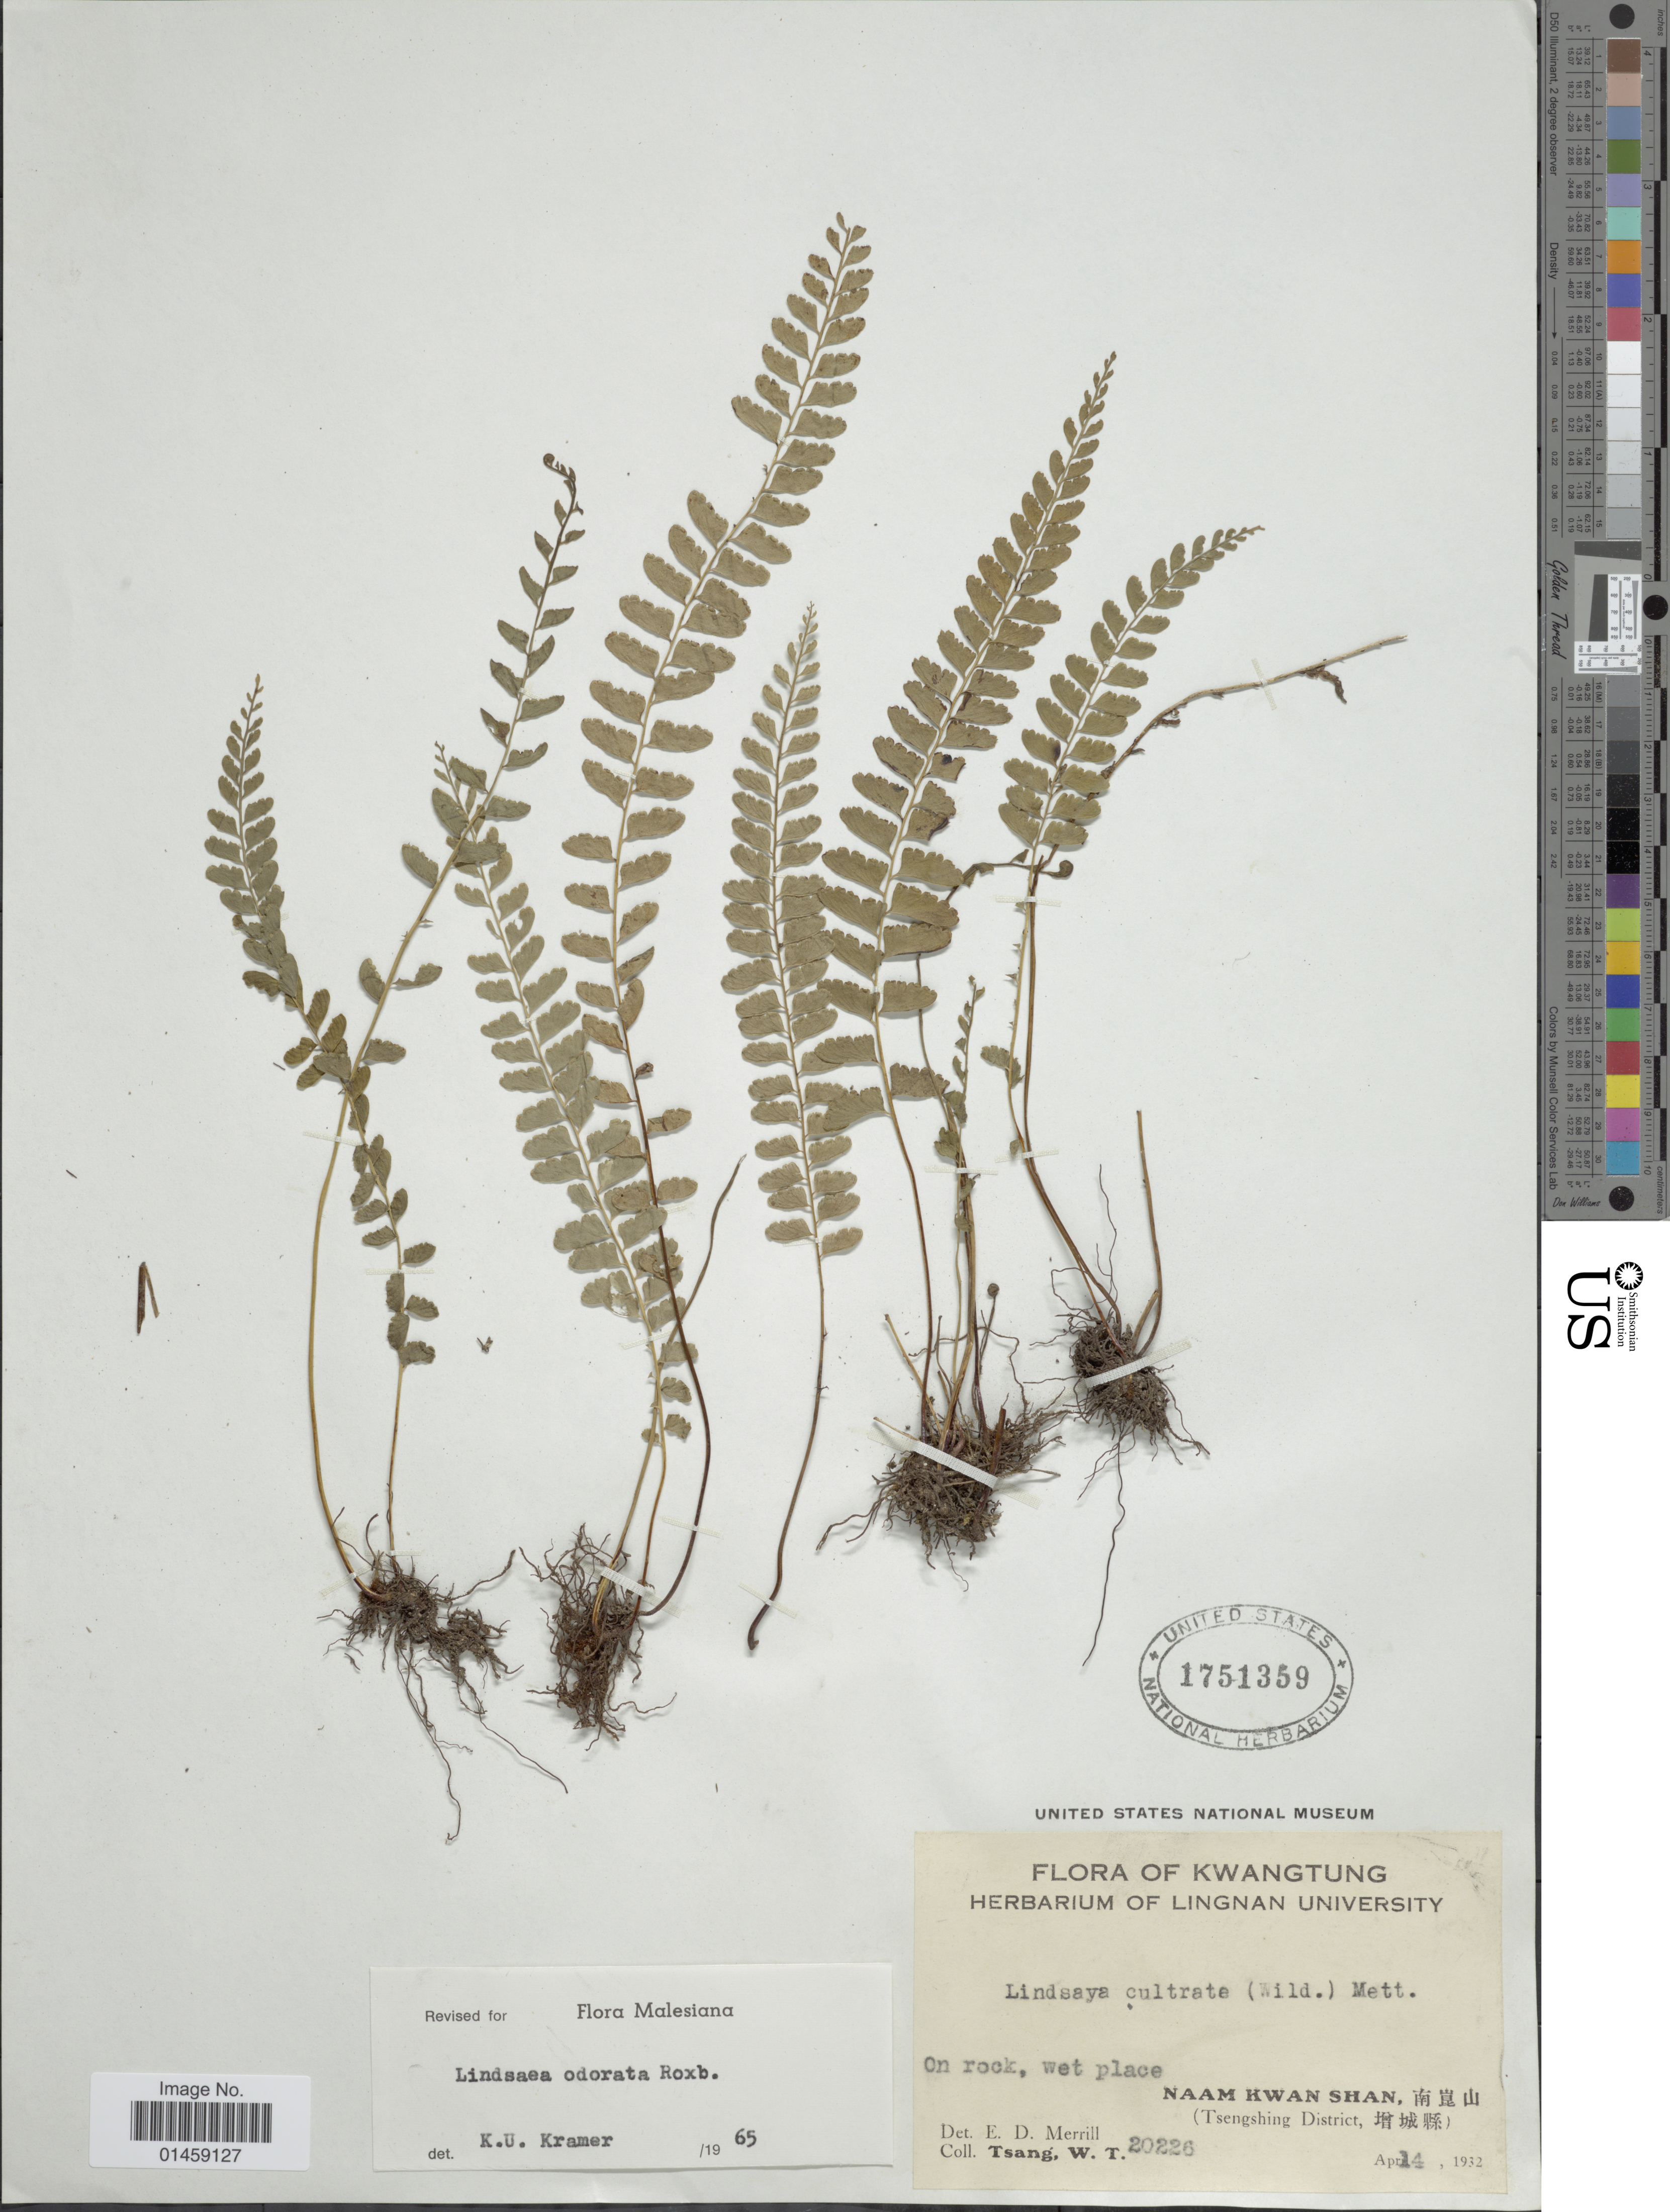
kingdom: Plantae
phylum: Tracheophyta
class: Polypodiopsida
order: Polypodiales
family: Lindsaeaceae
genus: Lindsaea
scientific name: Lindsaea odorata var. odorata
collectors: W. T. Tsang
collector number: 20226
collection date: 1932-04-14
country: China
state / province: Guangdong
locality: Kwangtung, Naam Kwan Shan (Tsengshing District).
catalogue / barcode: US 1751359